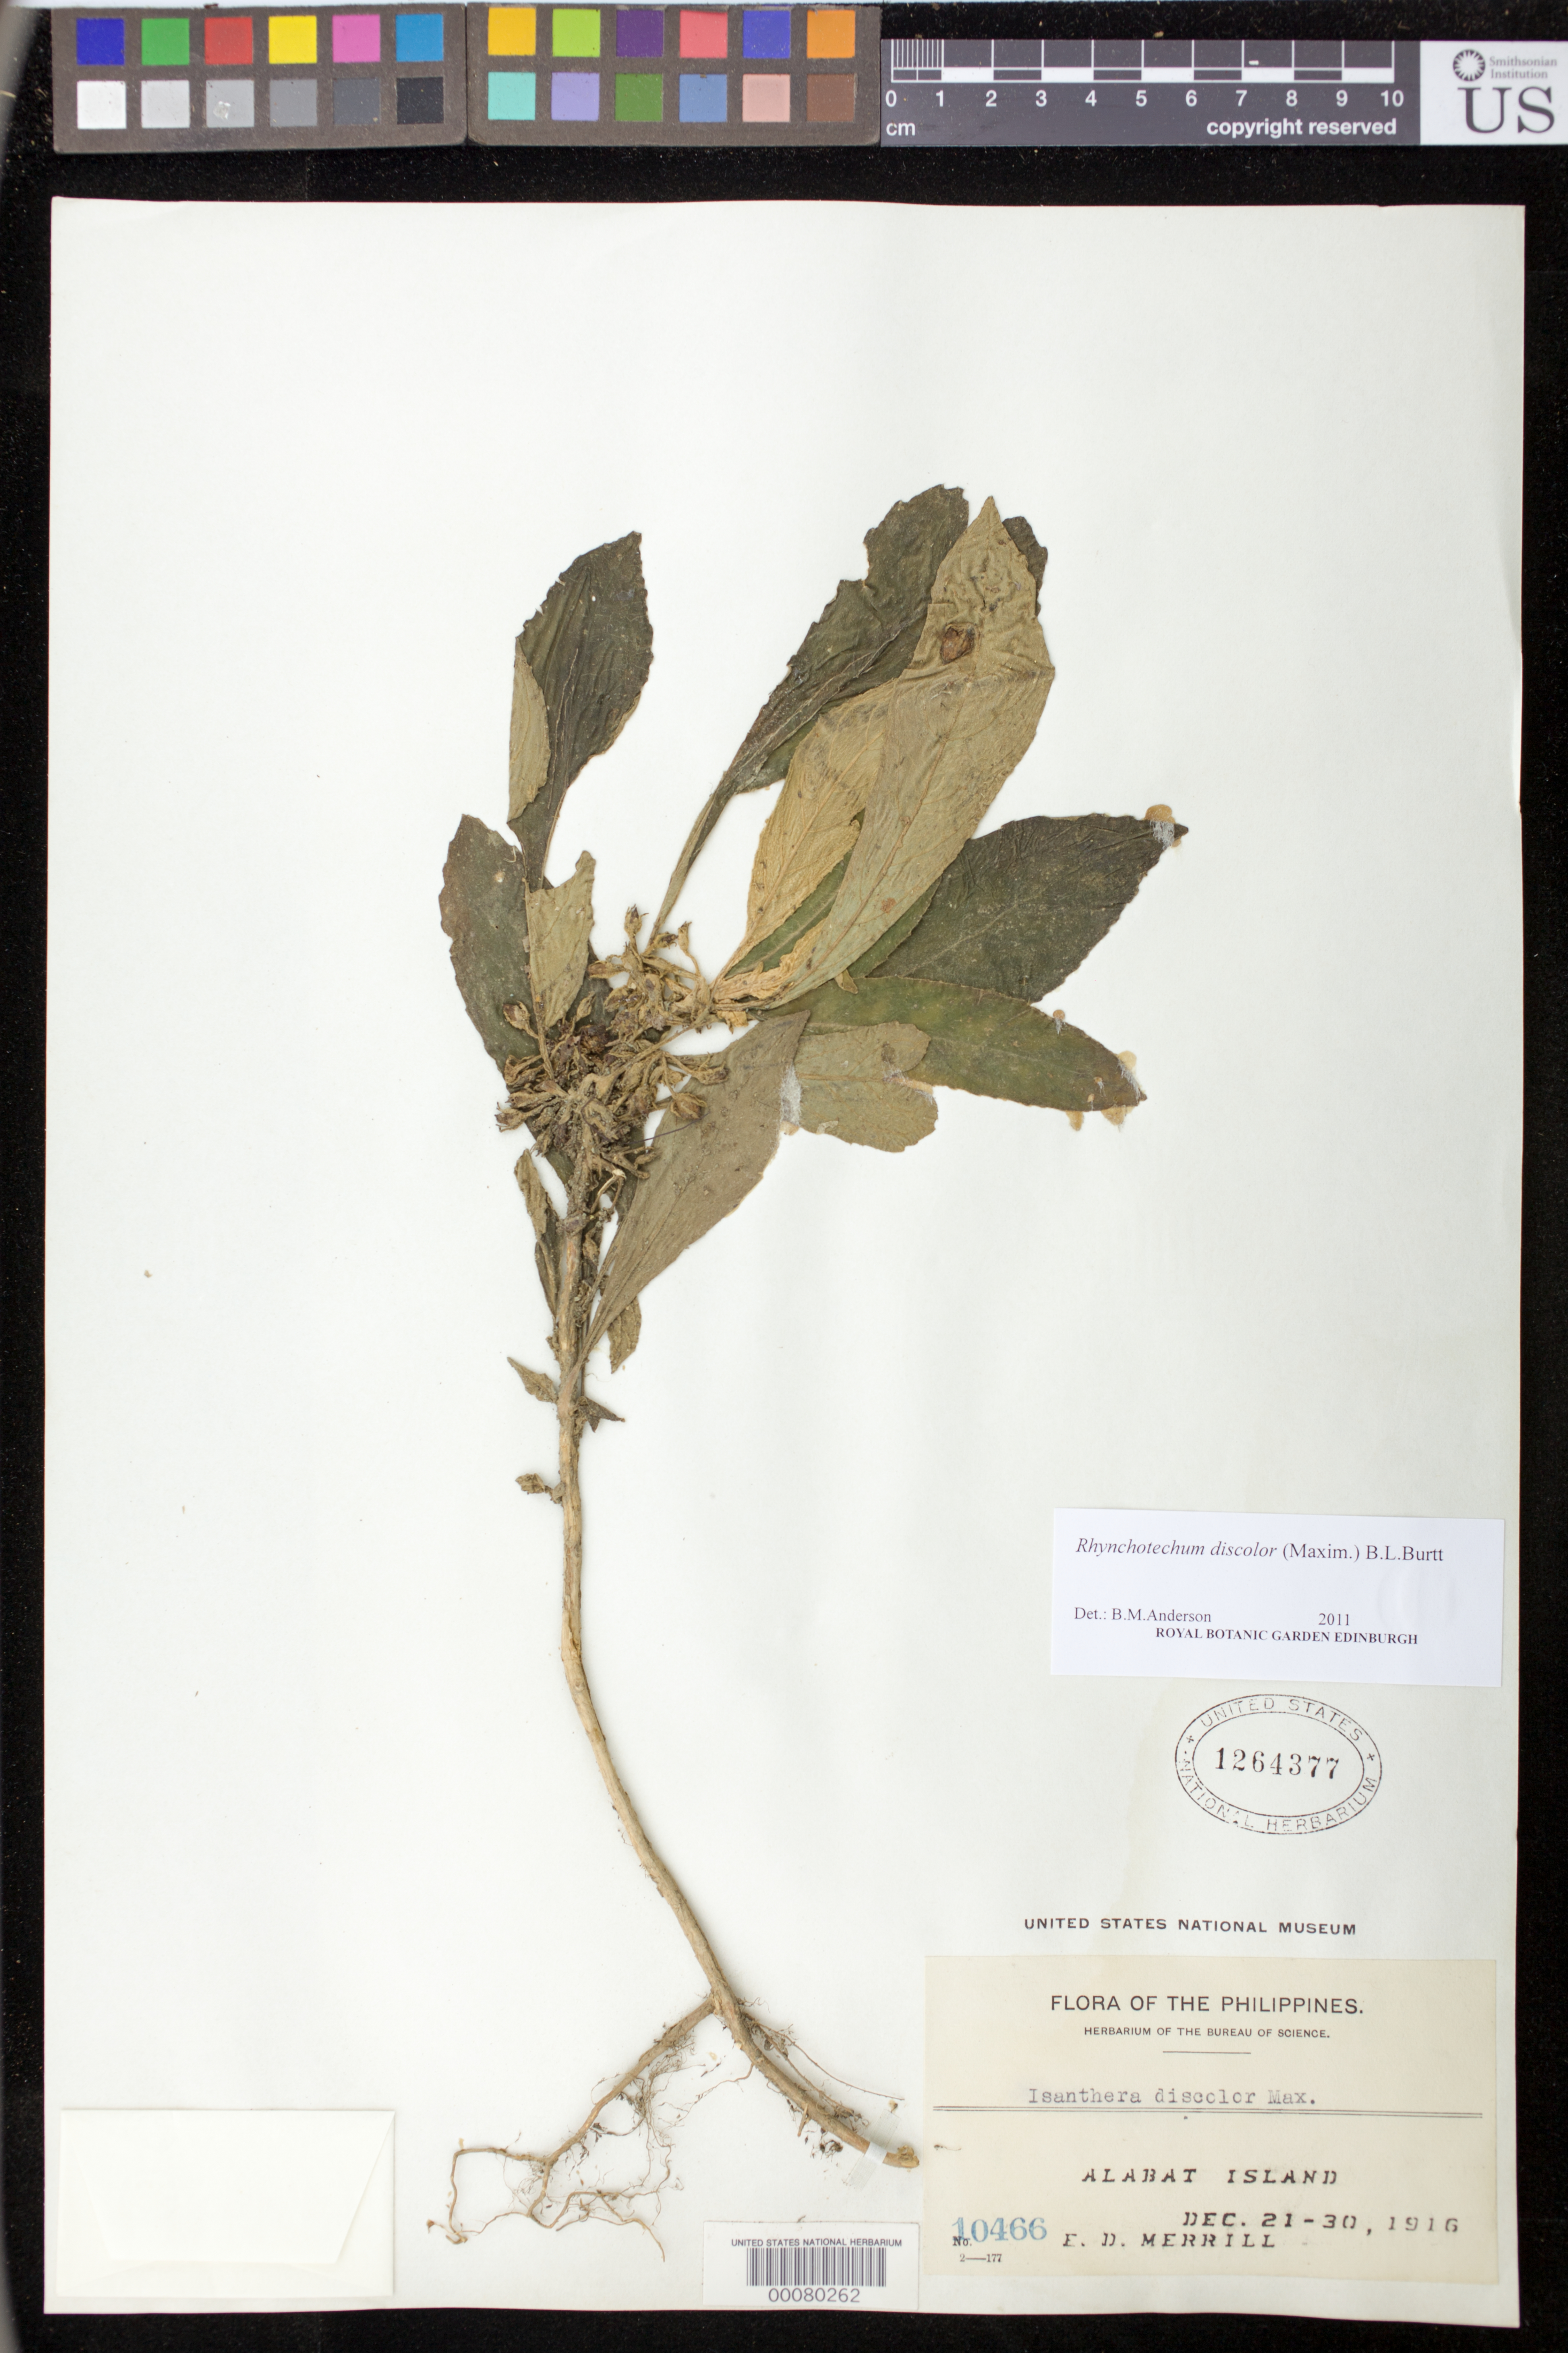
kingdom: Plantae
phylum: Tracheophyta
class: Magnoliopsida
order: Lamiales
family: Gesneriaceae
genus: Rhynchotechum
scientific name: Rhynchotechum discolor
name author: (Maxim.) B.L. Burtt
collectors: E. D. Merrill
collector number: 10466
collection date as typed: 21-30 Dec 1916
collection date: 1916-12-21/1916-12-30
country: Philippines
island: Alabat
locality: Alabat island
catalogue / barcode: US 1264377